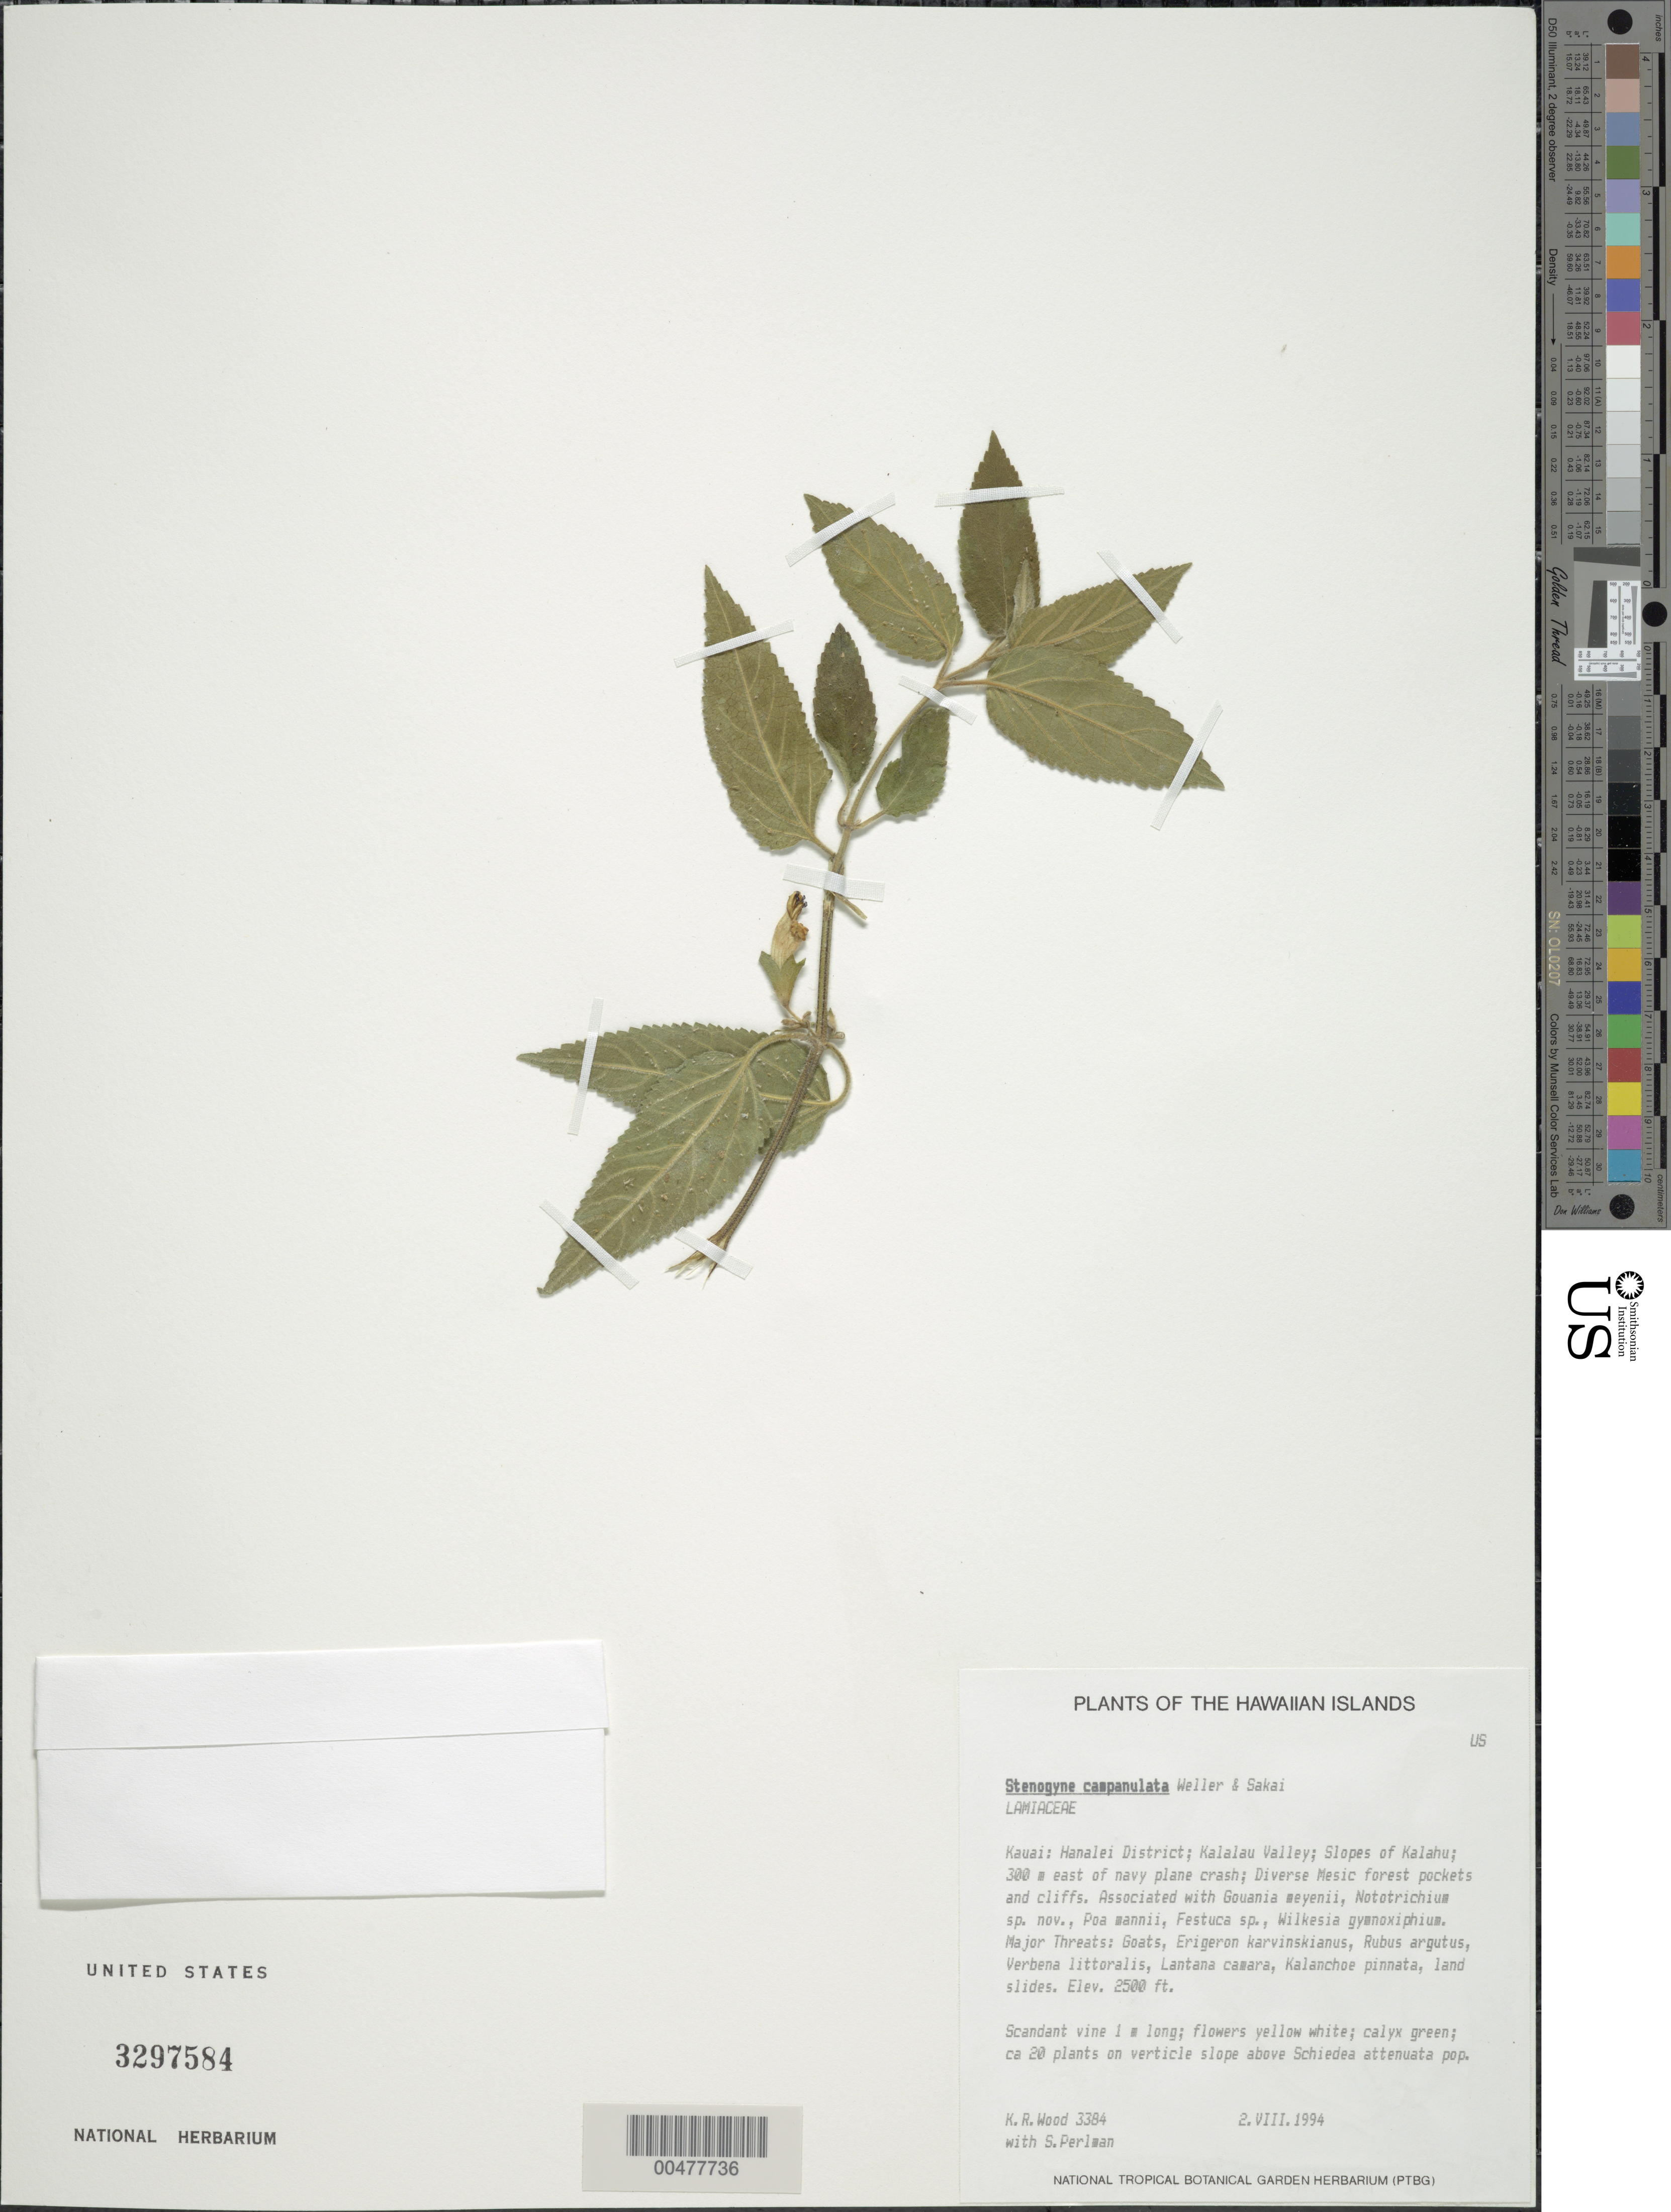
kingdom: Plantae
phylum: Tracheophyta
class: Magnoliopsida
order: Lamiales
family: Lamiaceae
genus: Stenogyne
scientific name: Stenogyne campanulata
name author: Weller & A.K. Sakai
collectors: K. R. Wood & S. P. Perlman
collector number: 3384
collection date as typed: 2 Aug 1994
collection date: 1994-08-02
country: United States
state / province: Hawaii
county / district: Kauai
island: Kaua'i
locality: Hanalei Dist., Kalalau Valley, slopes of Kalahu, 300 m E of navy plane crash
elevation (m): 762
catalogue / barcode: US 3297584